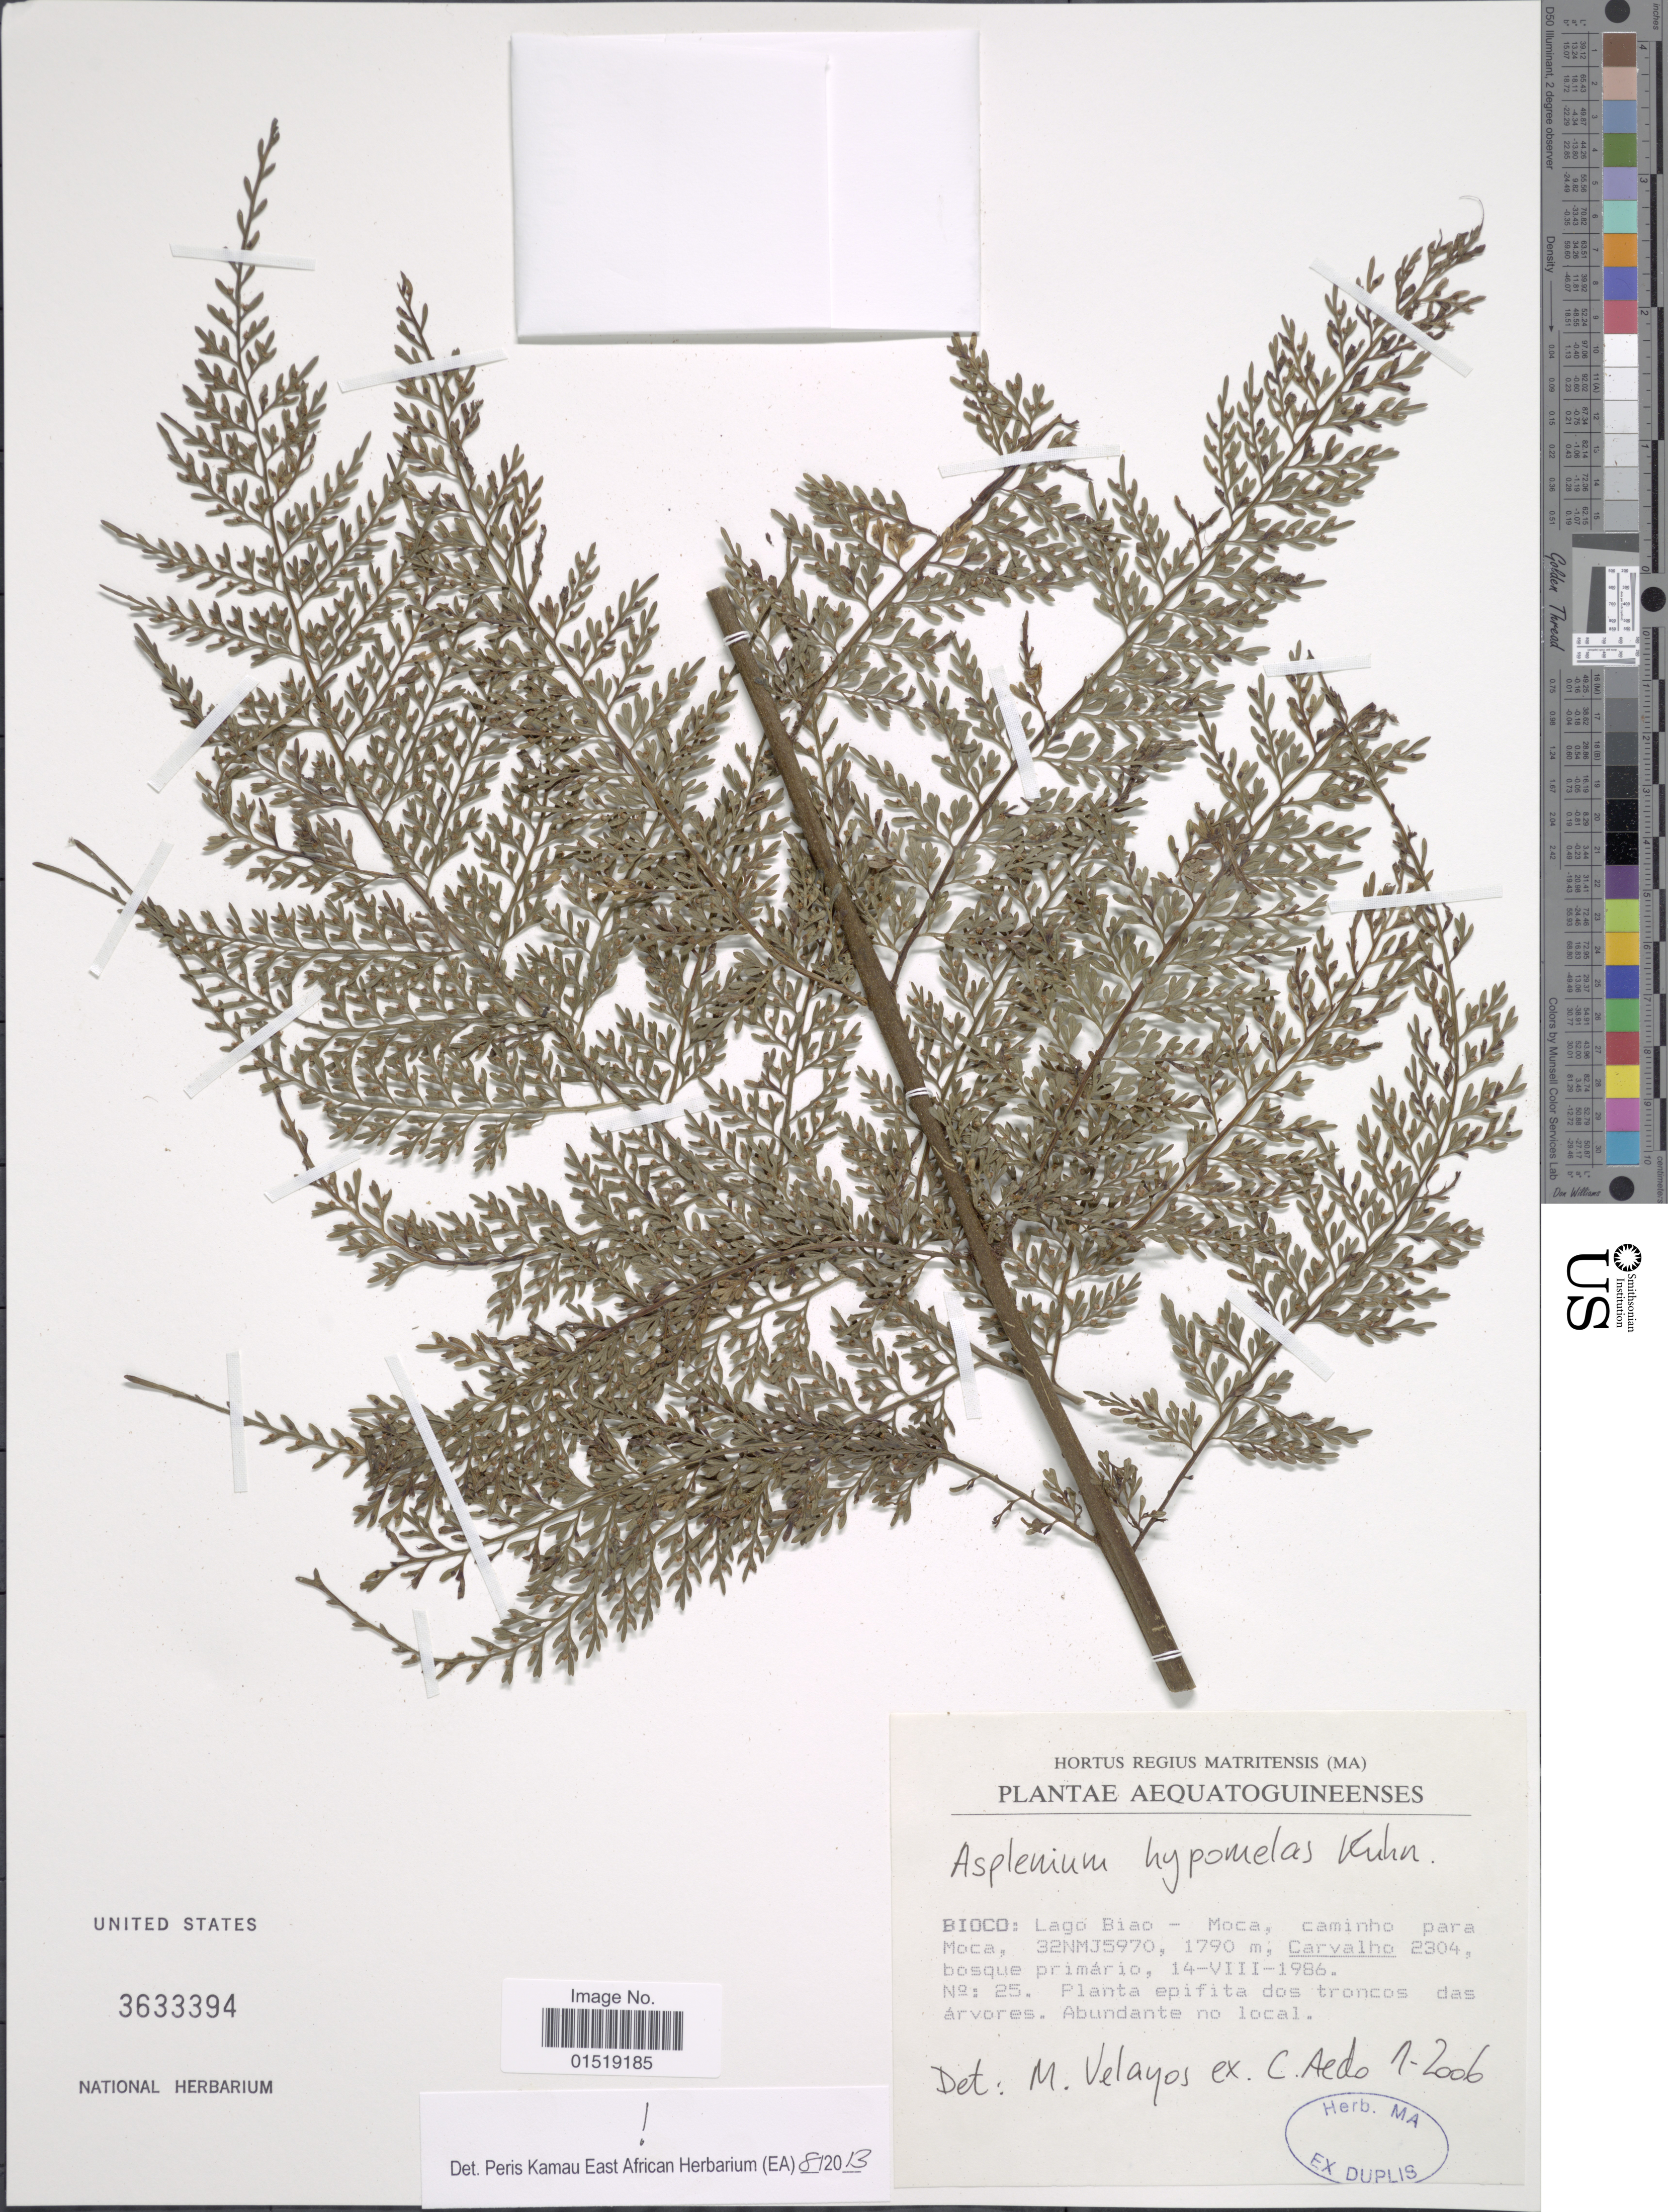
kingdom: Plantae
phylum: Tracheophyta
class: Polypodiopsida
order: Polypodiales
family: Aspleniaceae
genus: Asplenium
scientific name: Asplenium hypomelas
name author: Kuhn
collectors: Carvalho, --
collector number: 2304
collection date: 1986-08-14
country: Equatorial Guinea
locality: Bioco: Lago Biao - Moca, caminho para Moca, 32NMJ5970.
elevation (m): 1790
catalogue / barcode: US 3633394